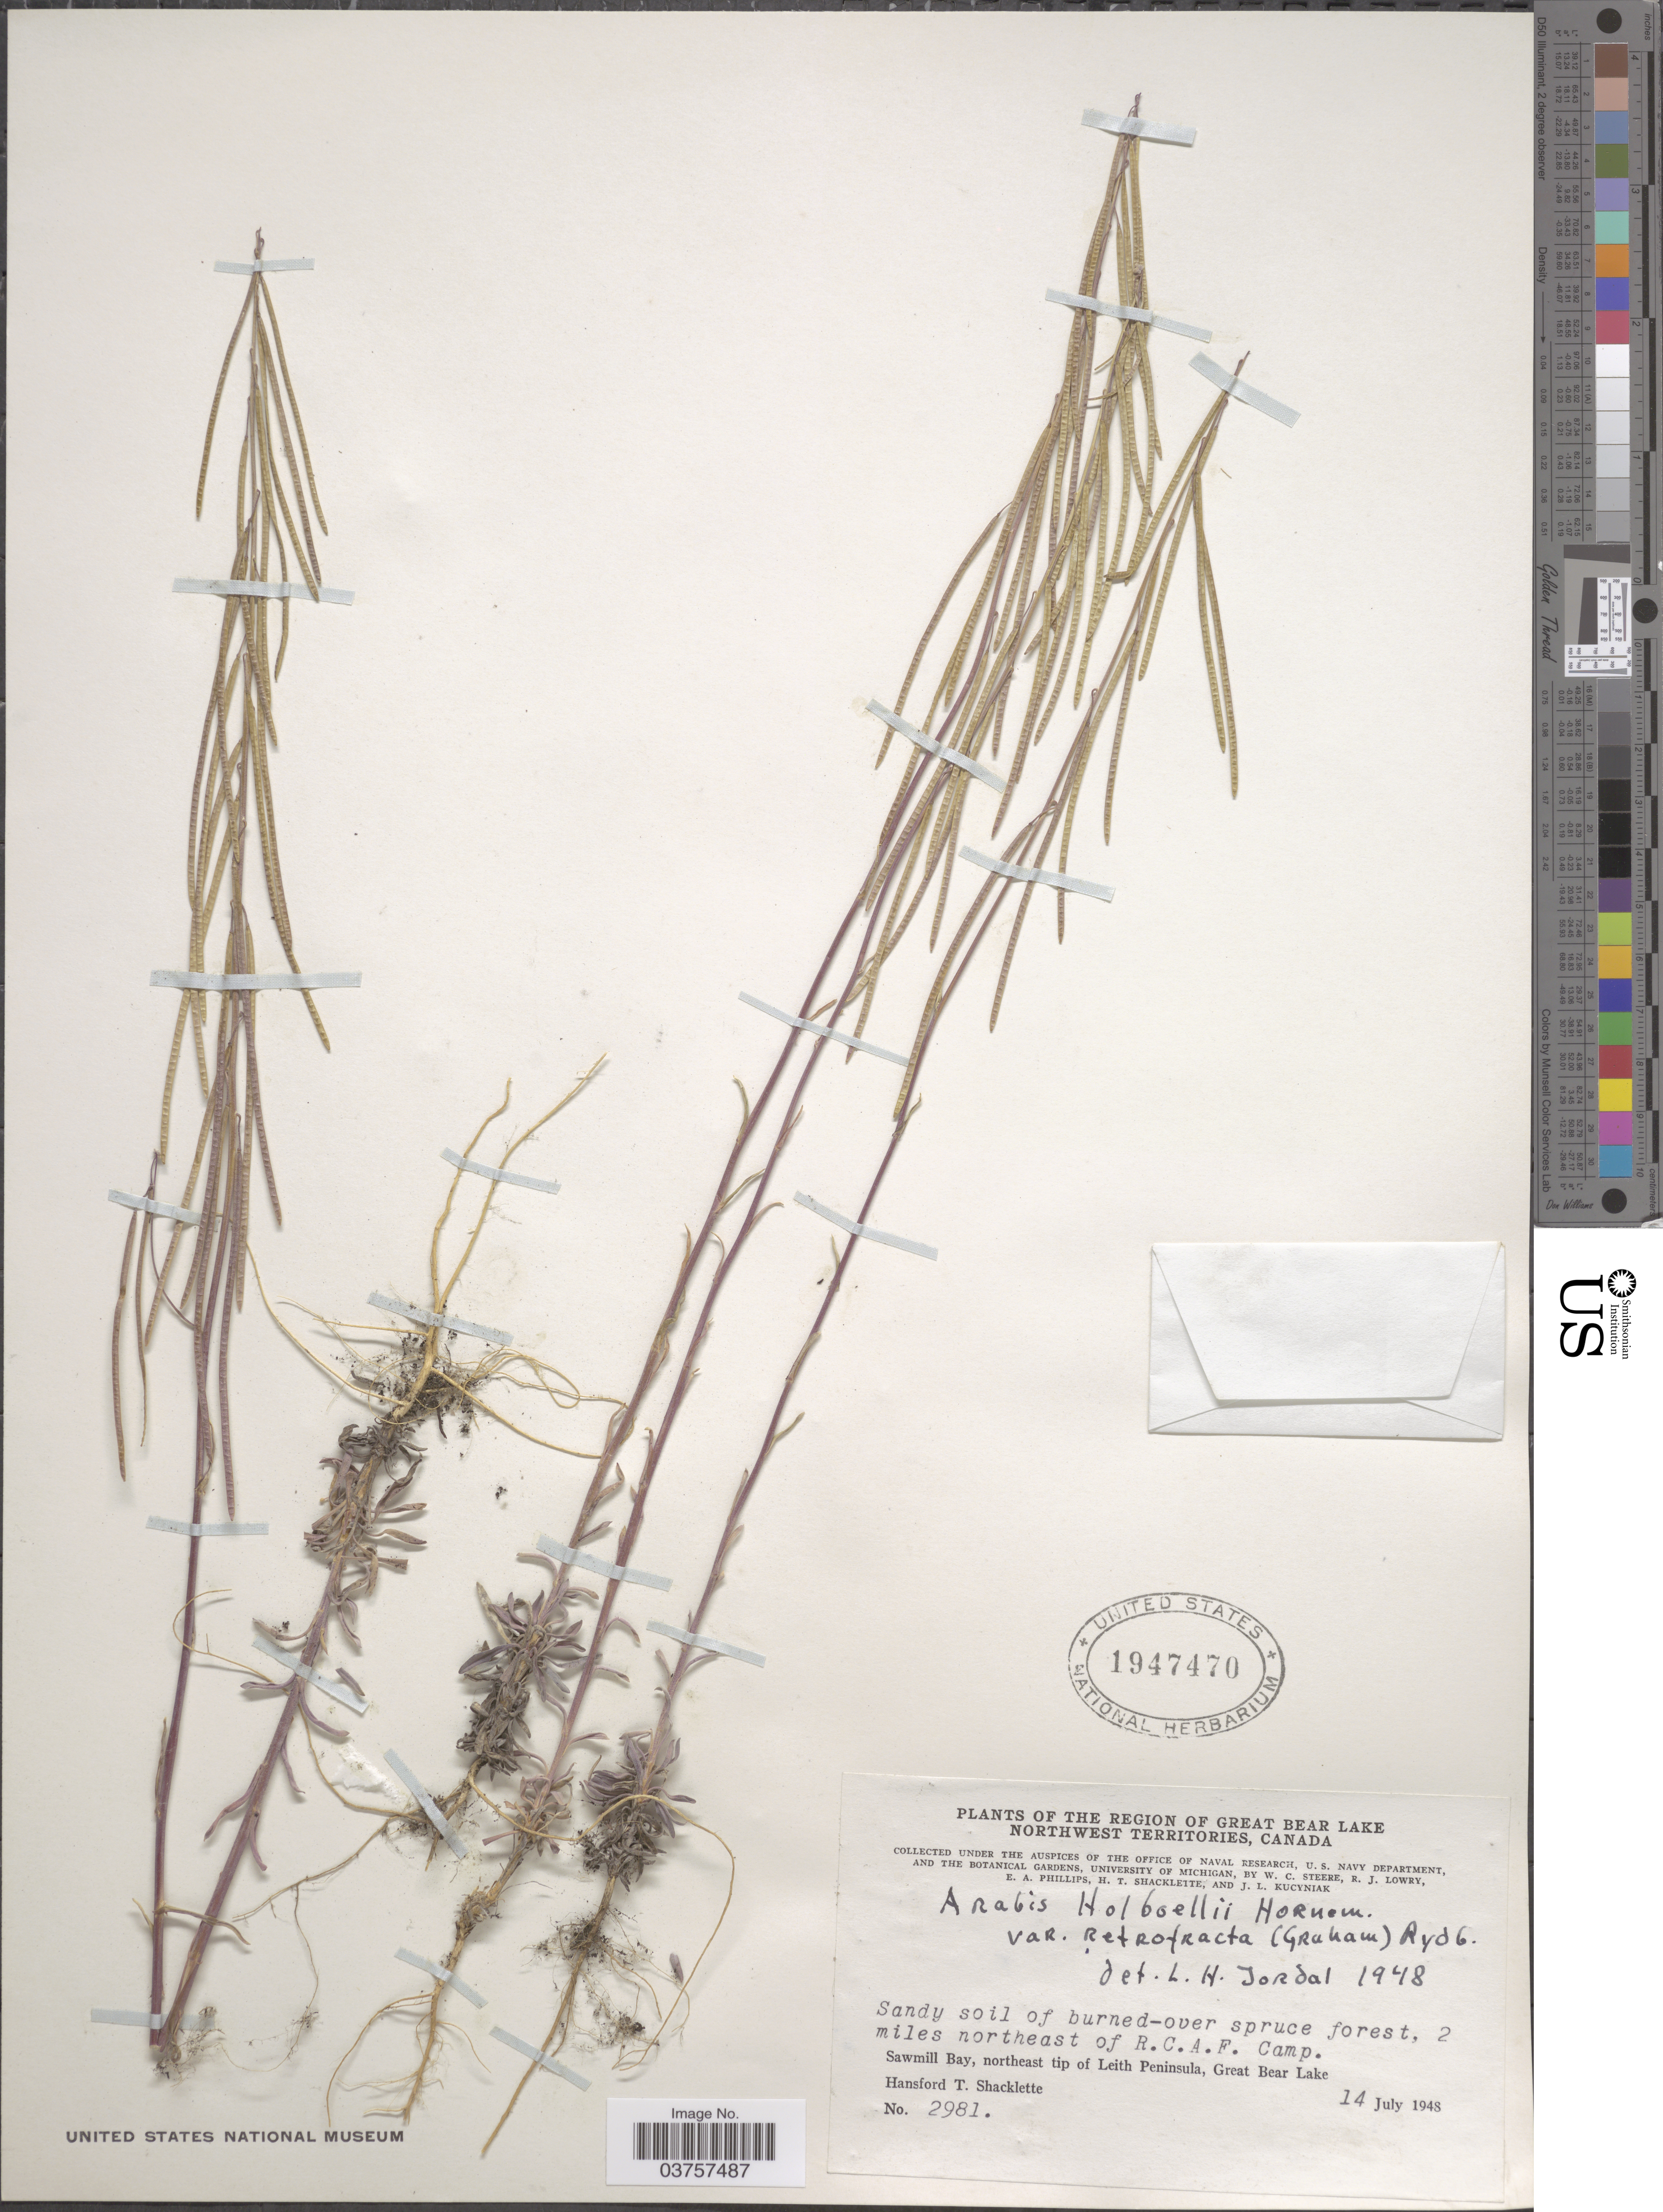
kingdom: Plantae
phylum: Tracheophyta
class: Magnoliopsida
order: Brassicales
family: Brassicaceae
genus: Arabis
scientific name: Arabis holboellii var. retrofracta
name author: Rydb.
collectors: H. Shacklette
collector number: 2981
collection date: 1948-07-14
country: Canada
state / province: Northwest Territories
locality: The Region of Great Bear Lake; 2 miles northeast of R.C.A.F. Camp. Sawmill Bay, northeast of Leith Peninsula.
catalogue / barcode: US 1947470